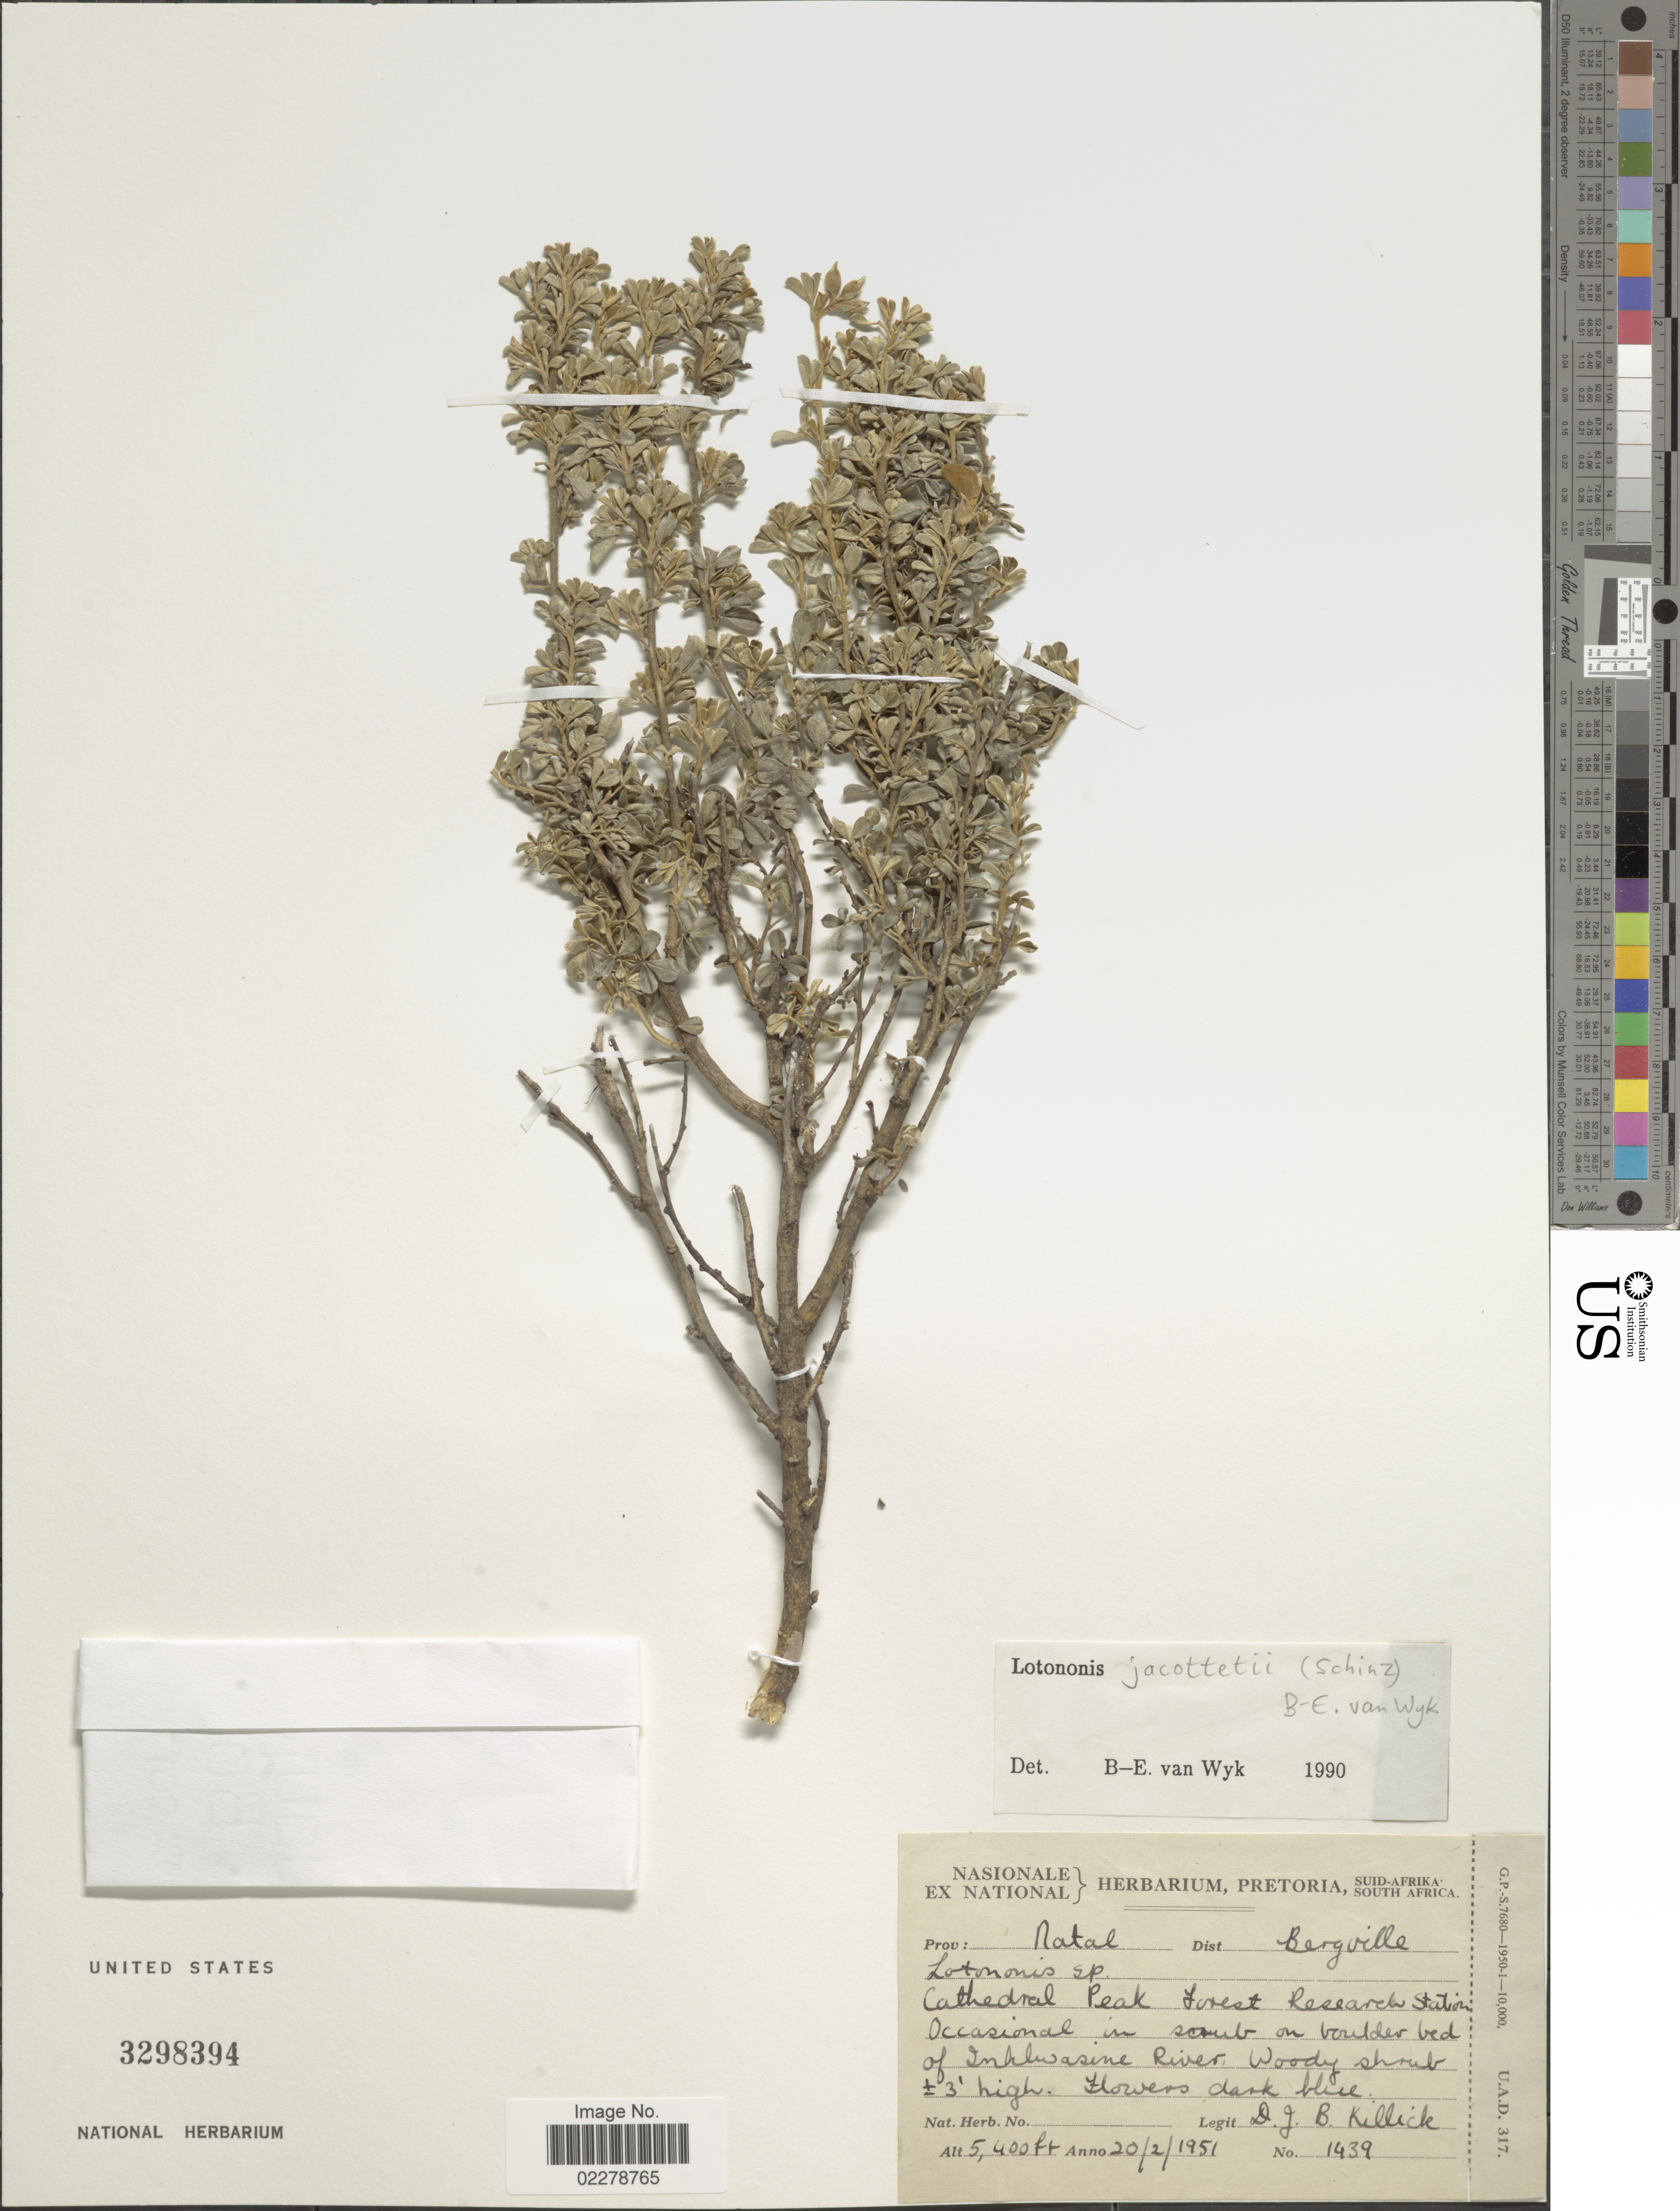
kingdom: Plantae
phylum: Tracheophyta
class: Magnoliopsida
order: Fabales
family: Fabaceae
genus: Lotononis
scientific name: Lotononis jacottetii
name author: (Schinz) B.-E. van Wyk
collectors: D. Killick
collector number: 1439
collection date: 1951-02-20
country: South Africa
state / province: KwaZulu-Natal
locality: Natal. Dist. Bergville. Cathedral Peak Forest Research Station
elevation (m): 1646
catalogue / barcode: US 3298394